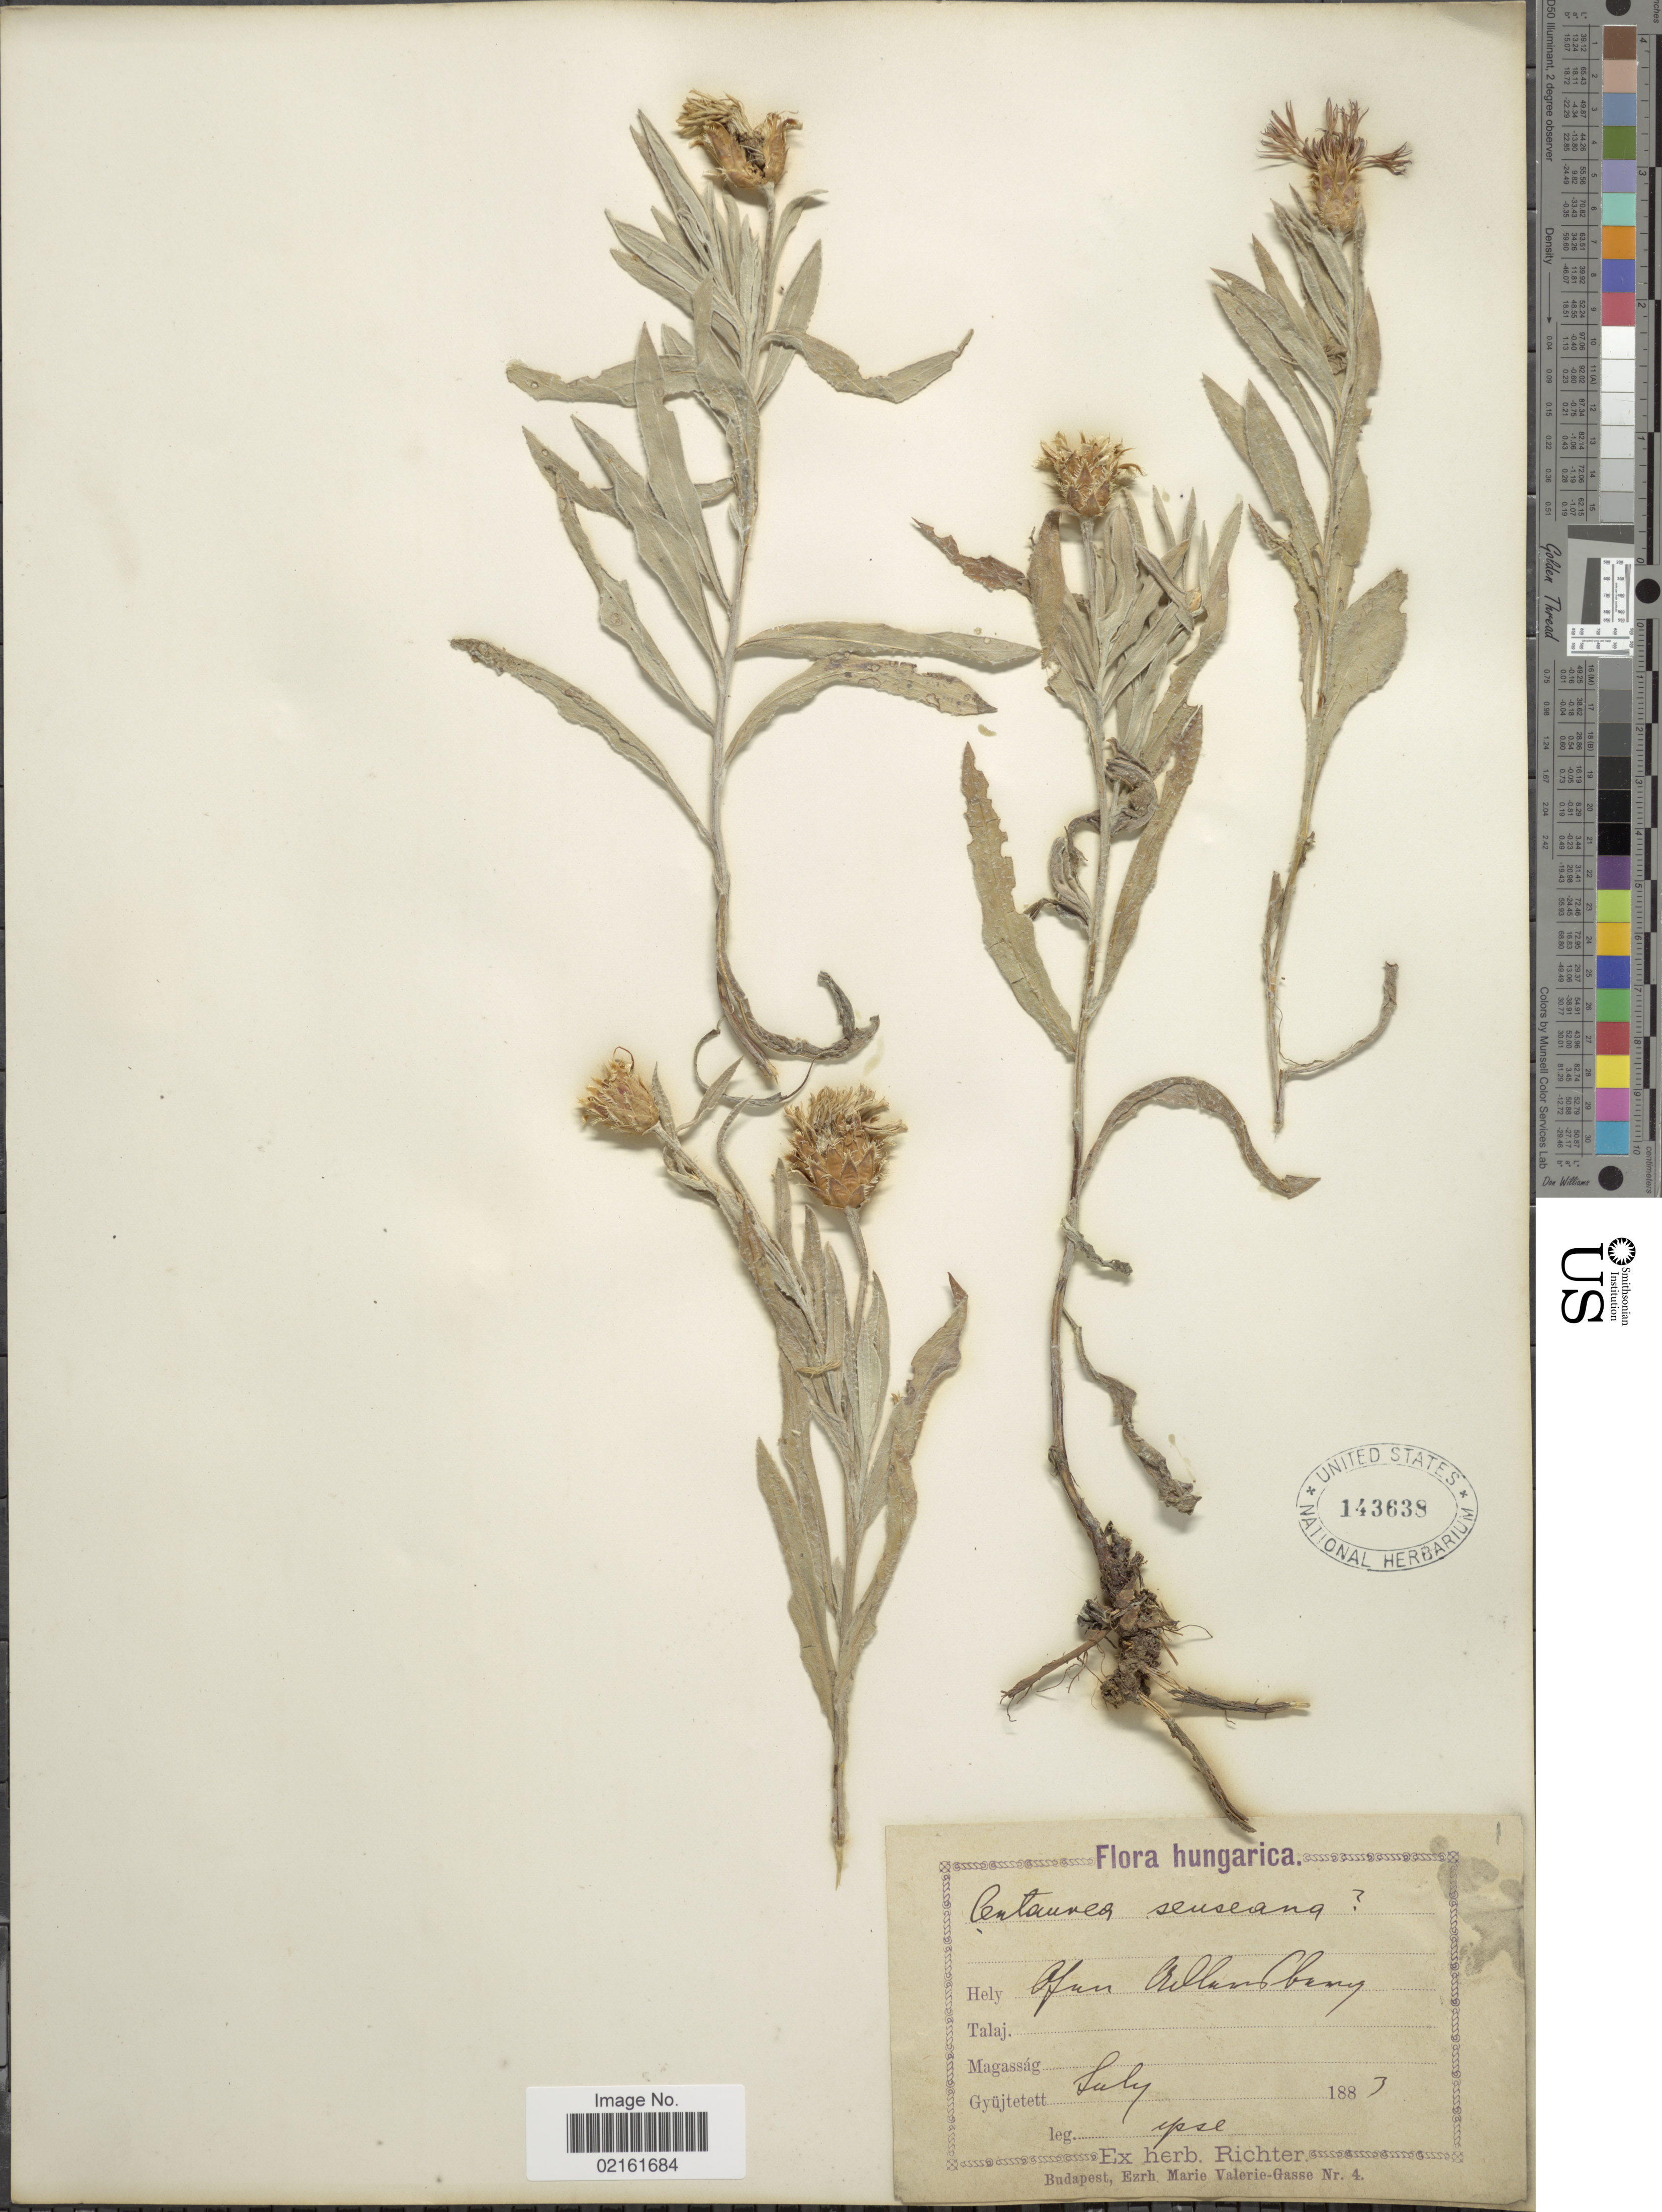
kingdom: Plantae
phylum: Tracheophyta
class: Magnoliopsida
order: Asterales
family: Asteraceae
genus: Centaurea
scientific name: Centaurea seusana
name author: Chaix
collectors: -. Ipse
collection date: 1883-07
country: Hungary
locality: Ofen Killencheny [interpreted]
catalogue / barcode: US 143638